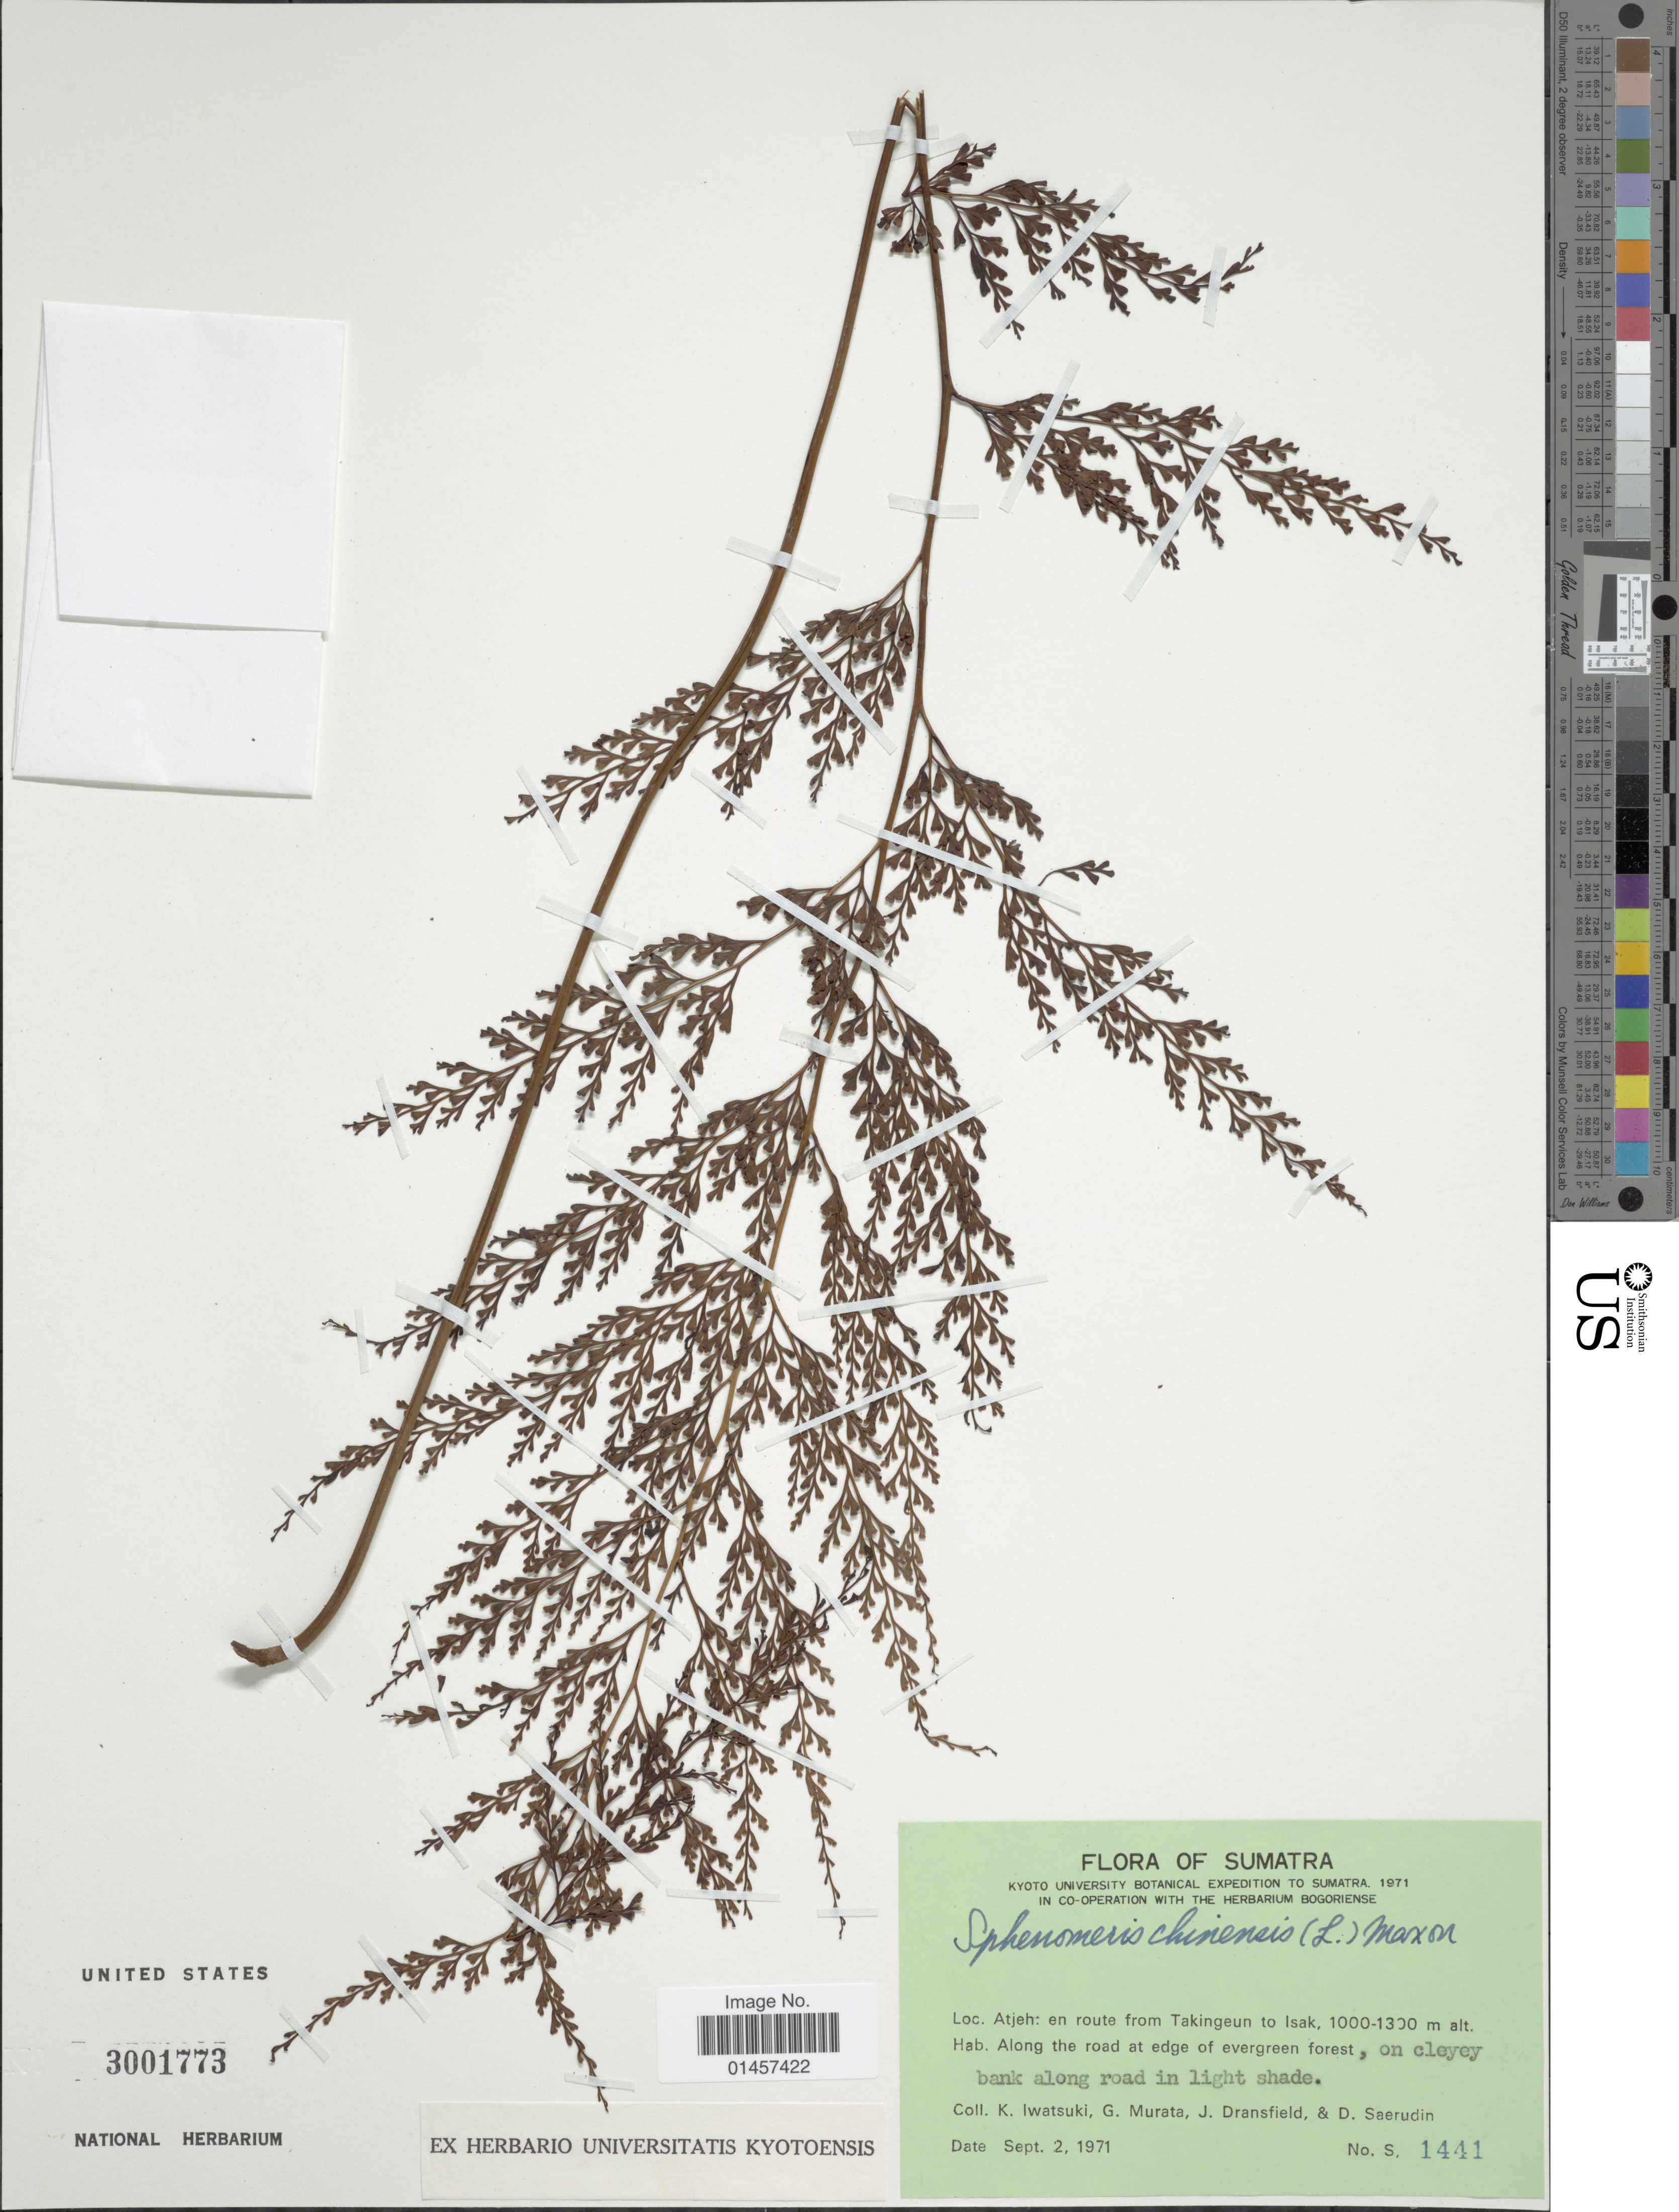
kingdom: Plantae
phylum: Tracheophyta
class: Polypodiopsida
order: Polypodiales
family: Lindsaeaceae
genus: Sphenomeris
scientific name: Sphenomeris chinensis var. chinensis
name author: (L.) Maxon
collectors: K. Iwatsuki, G. Murata, J. Dransfield & D. Saerudin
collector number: S1441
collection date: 1971-09-02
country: Indonesia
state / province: Sumatra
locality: Sumatra, Atjeh: en route from Takingeun to Isak, along the road at edge of evergreen forest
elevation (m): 1000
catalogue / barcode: US 3001773